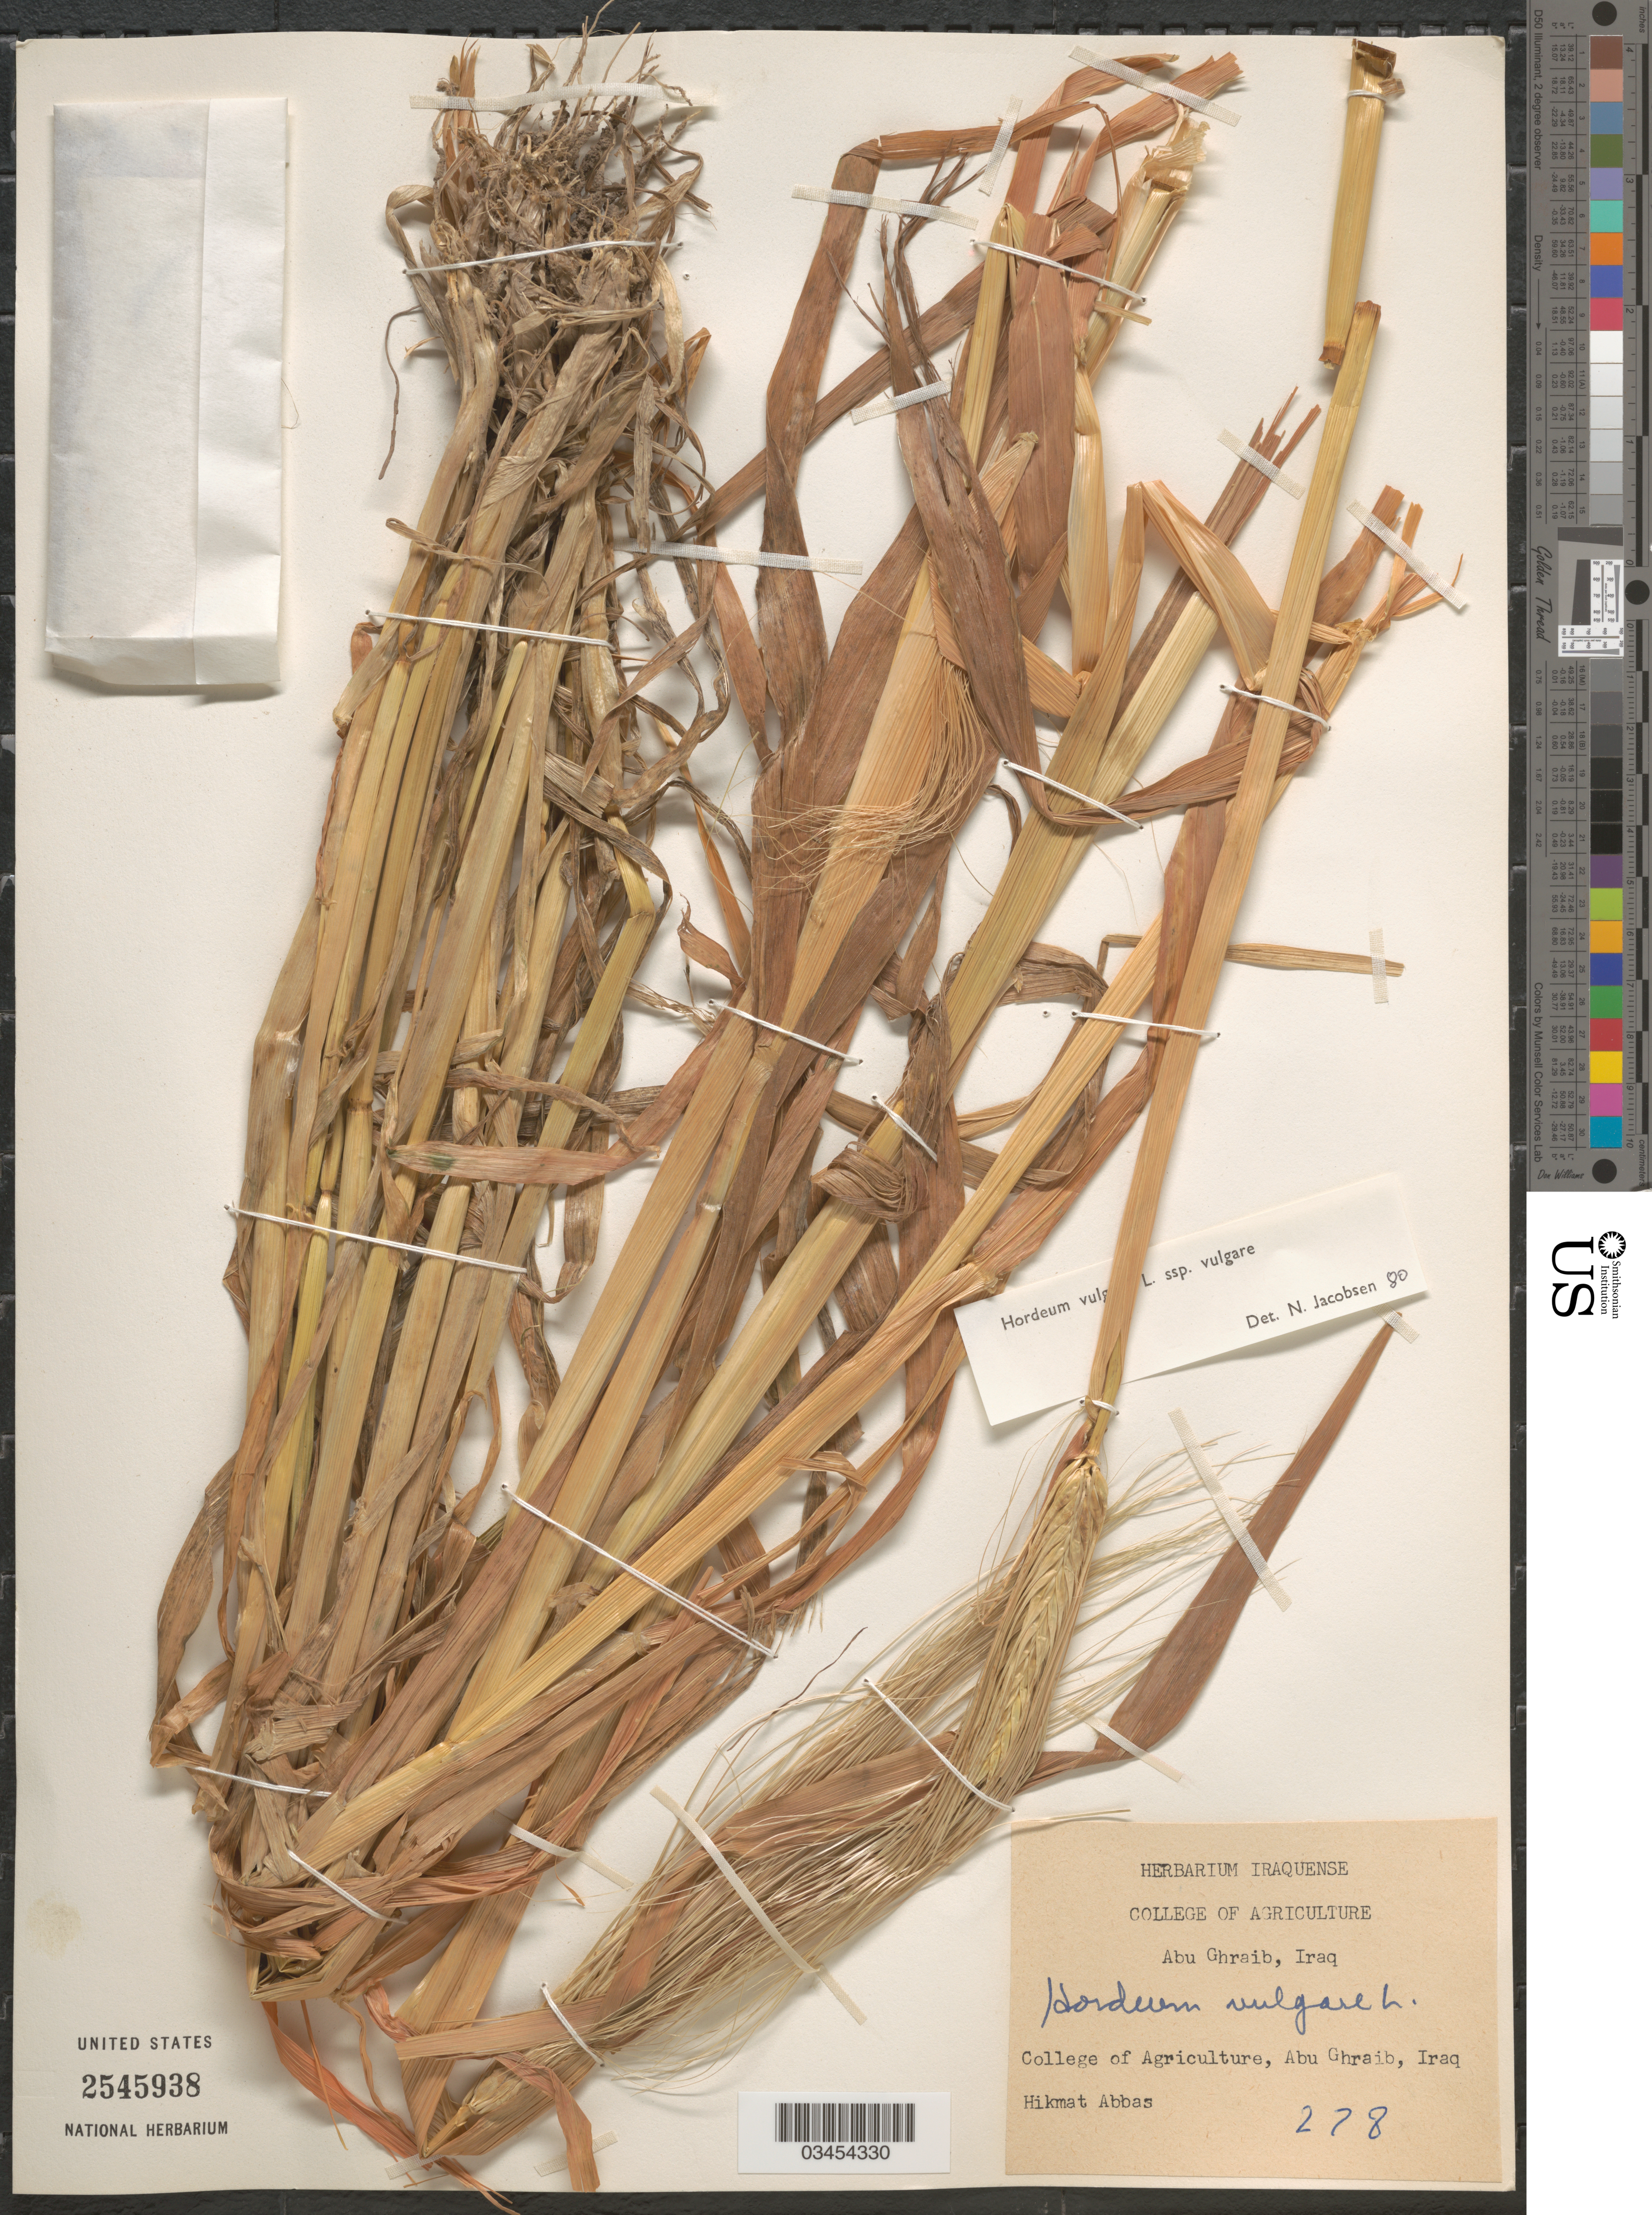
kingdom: Plantae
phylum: Tracheophyta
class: Liliopsida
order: Poales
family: Poaceae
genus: Hordeum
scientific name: Hordeum vulgare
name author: L.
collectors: H. Abbas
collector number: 278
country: Iraq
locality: College of Agriculture, Abu Ghraib.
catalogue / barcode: US 2545938